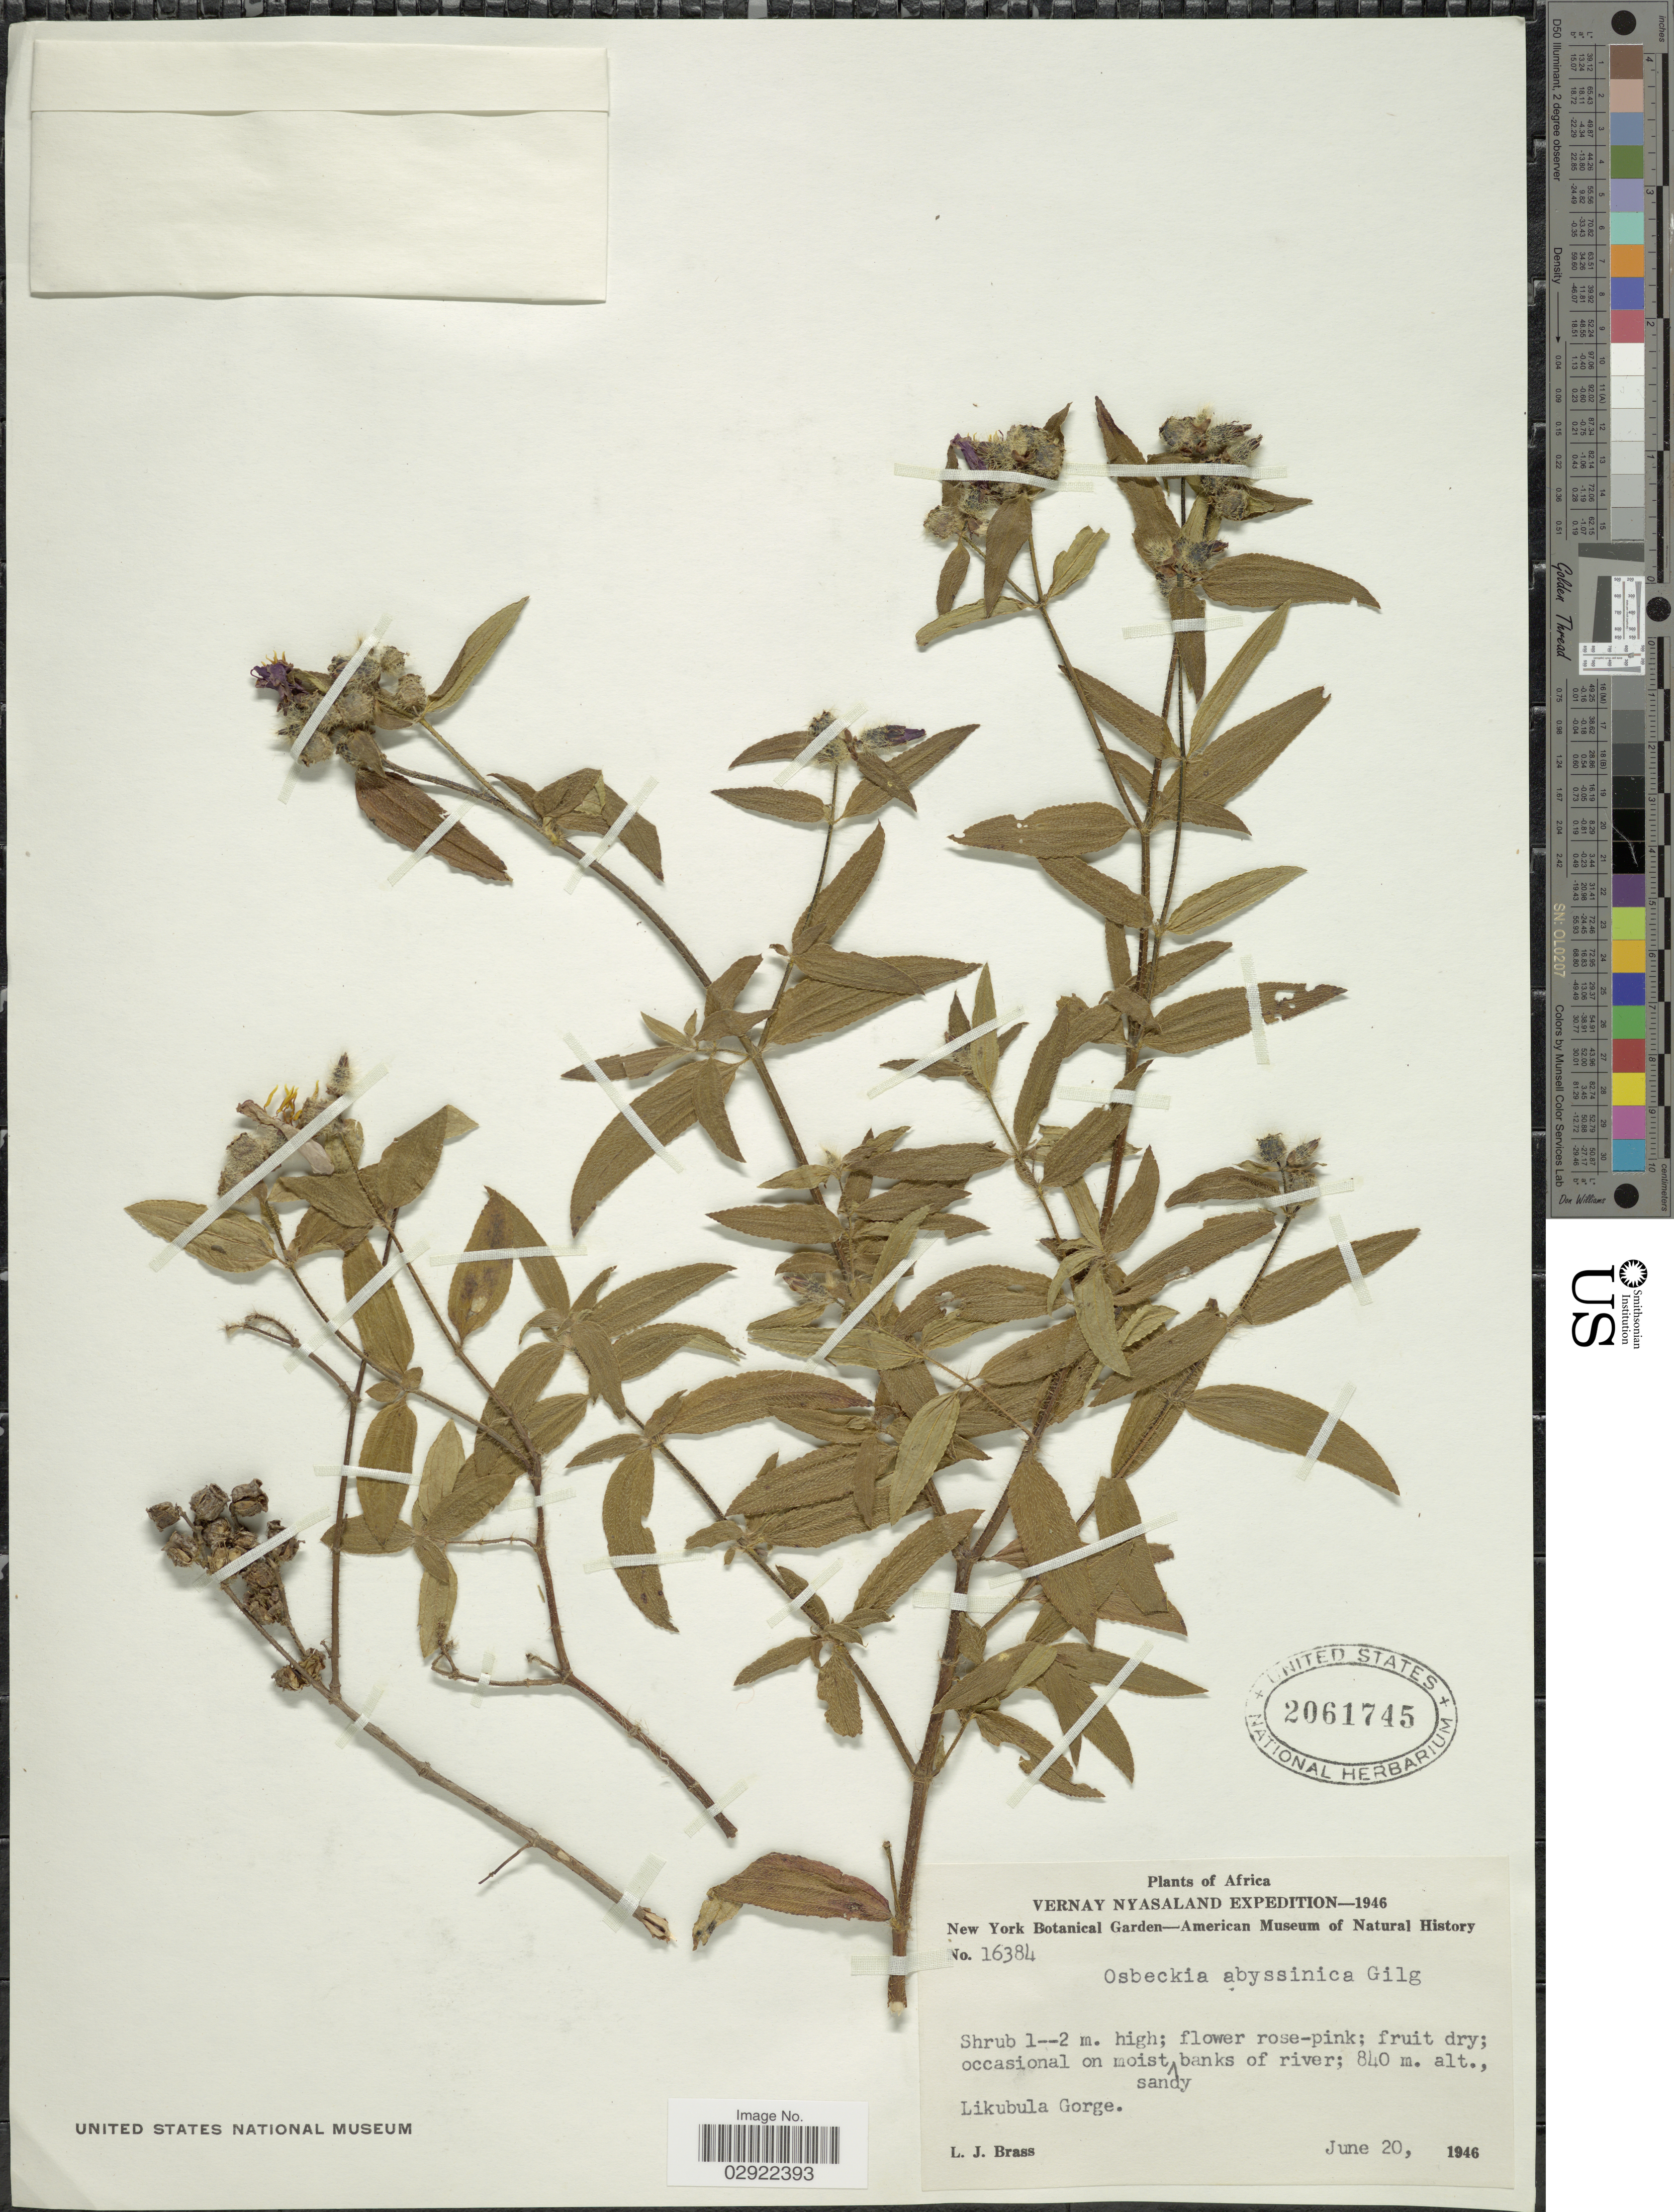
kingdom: Plantae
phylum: Tracheophyta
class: Magnoliopsida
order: Myrtales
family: Melastomataceae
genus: Nerophila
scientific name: Nerophila senegambiensis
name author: (Guill. & Perr.) Ver.-Lib. & R.D. Stone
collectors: L. J. Brass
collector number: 16384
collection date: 1946-06-20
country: Malawi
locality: Vernay Nyasaland. Likubula Gorge.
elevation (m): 840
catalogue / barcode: US 2061745